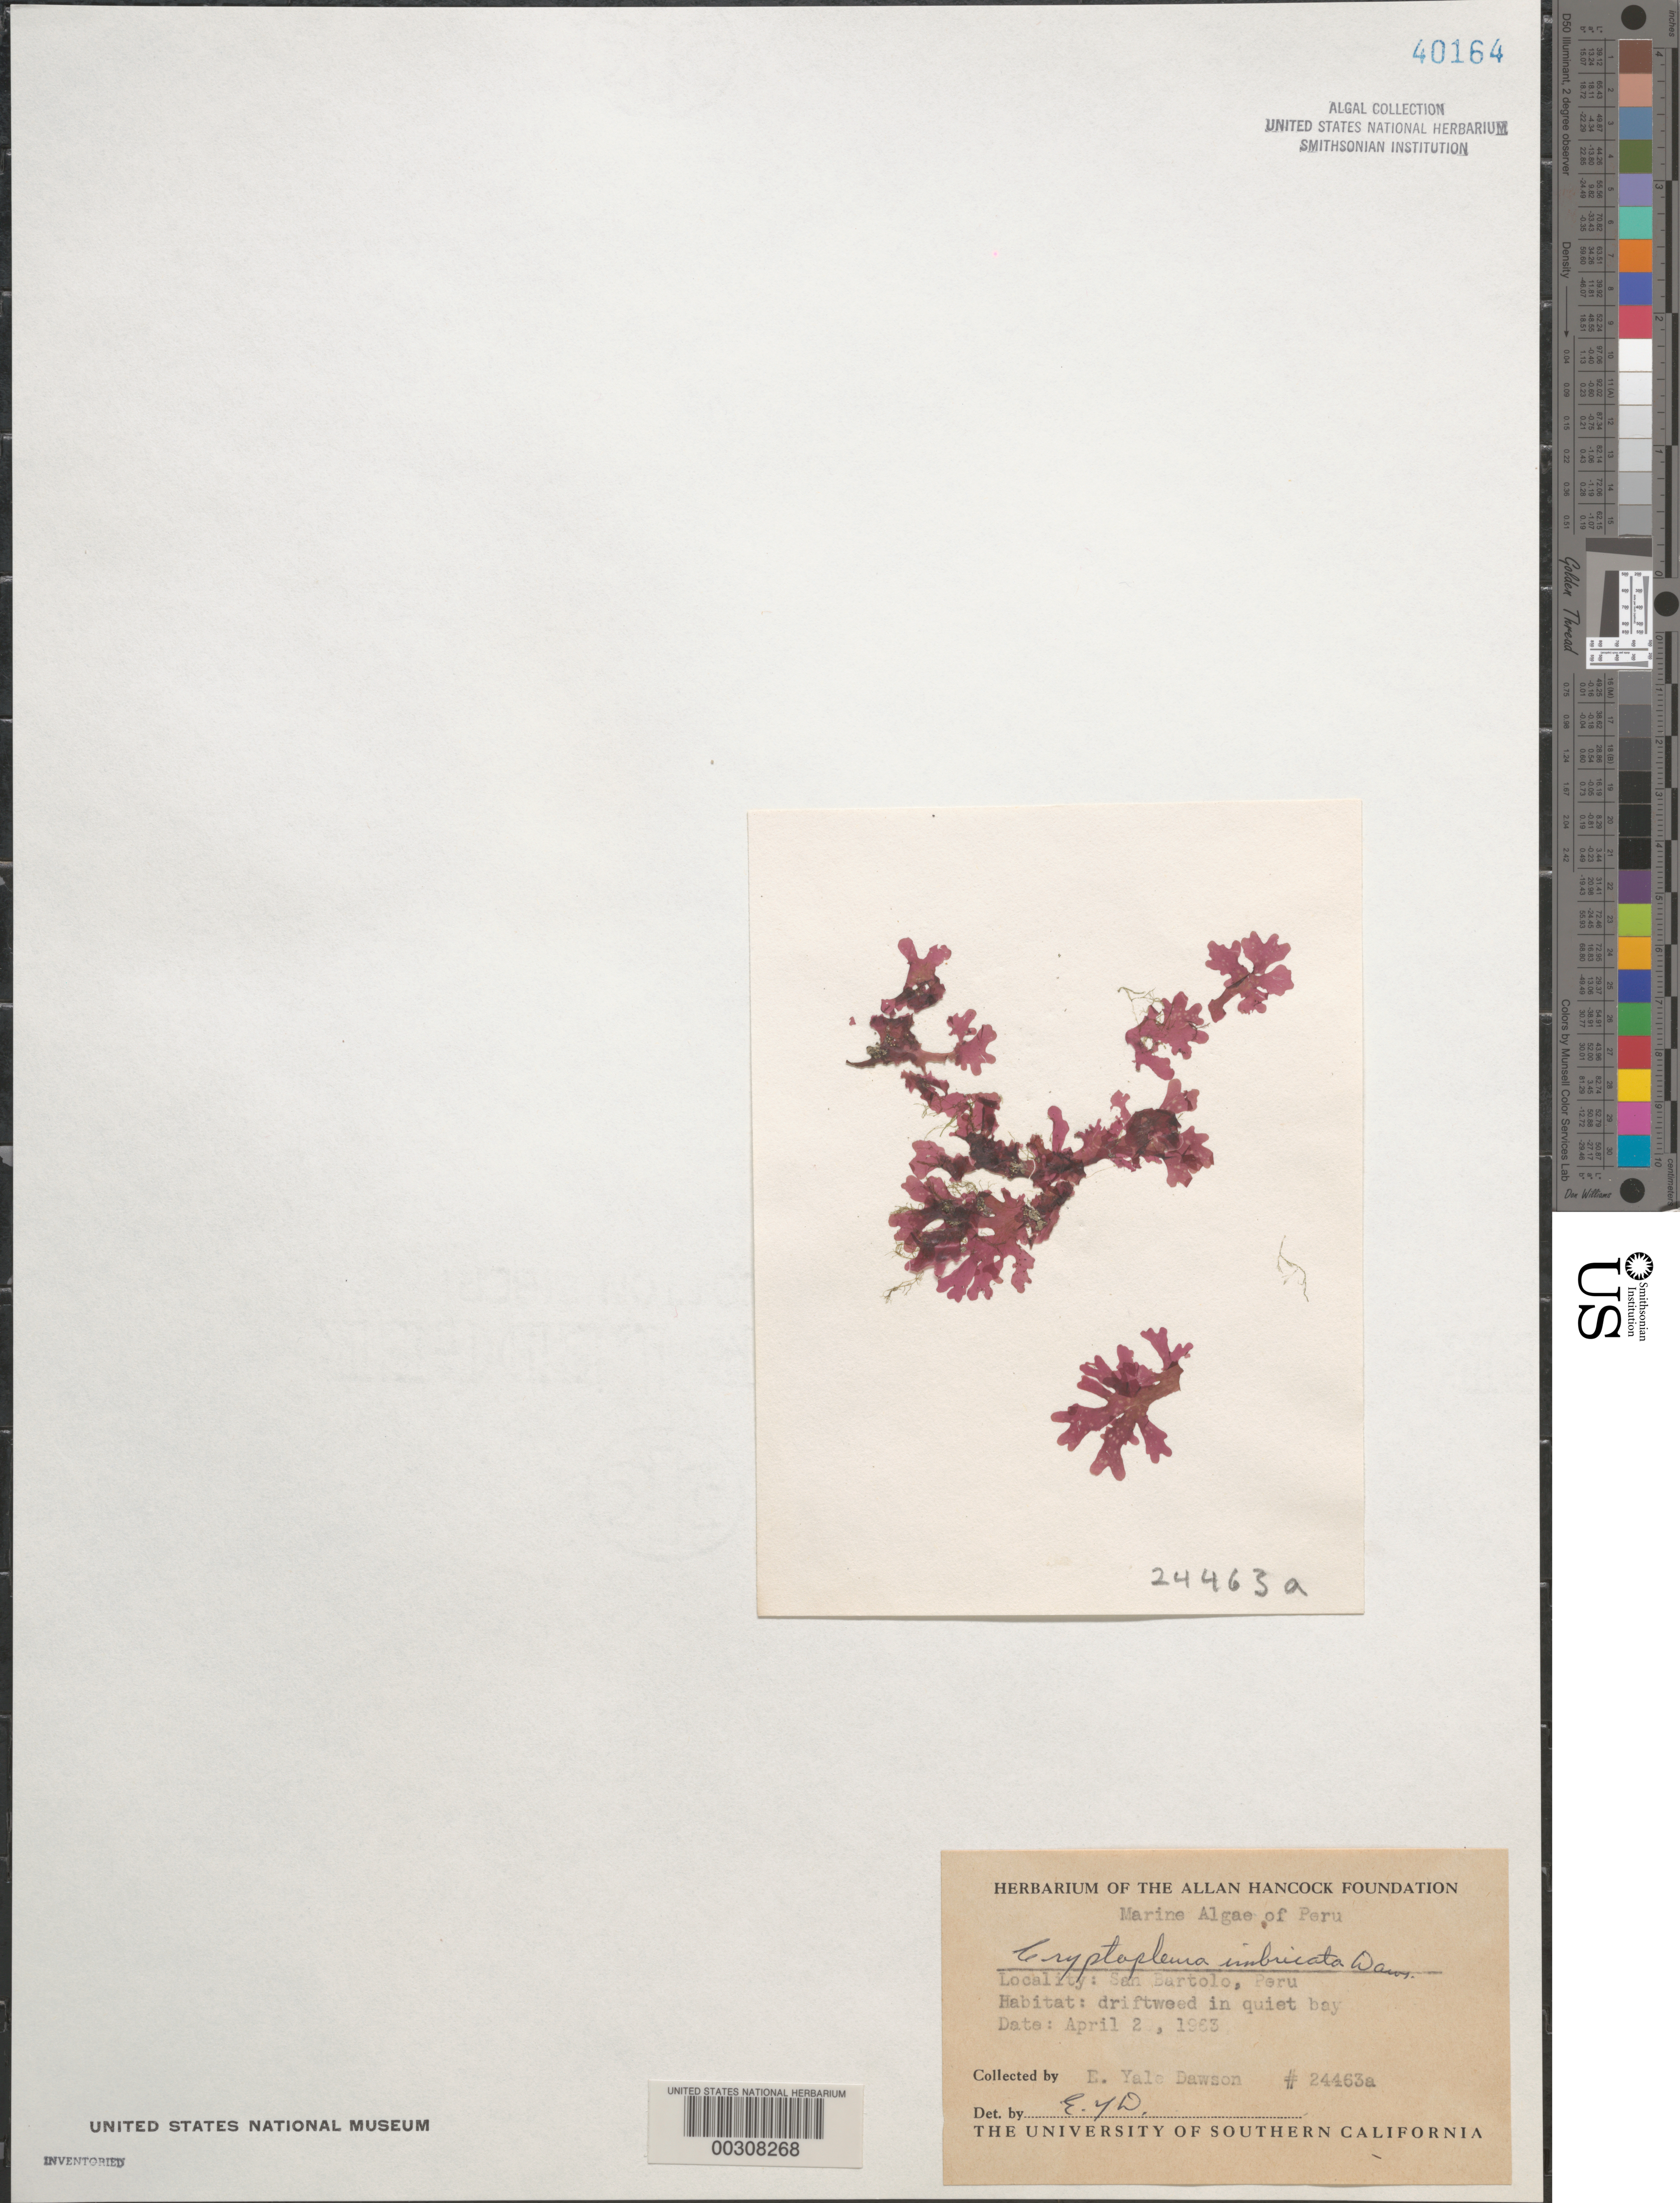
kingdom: Plantae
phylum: Rhodophyta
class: Florideophyceae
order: Ceramiales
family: Delesseriaceae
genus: Cryptopleura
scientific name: Cryptopleura imbricata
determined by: Dawson, E. Y.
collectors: E. Y. Dawson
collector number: EYD 24463a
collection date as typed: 02 Apr 1963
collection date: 1963-04-02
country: Peru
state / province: Lima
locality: San bartolo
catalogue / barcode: US 40164